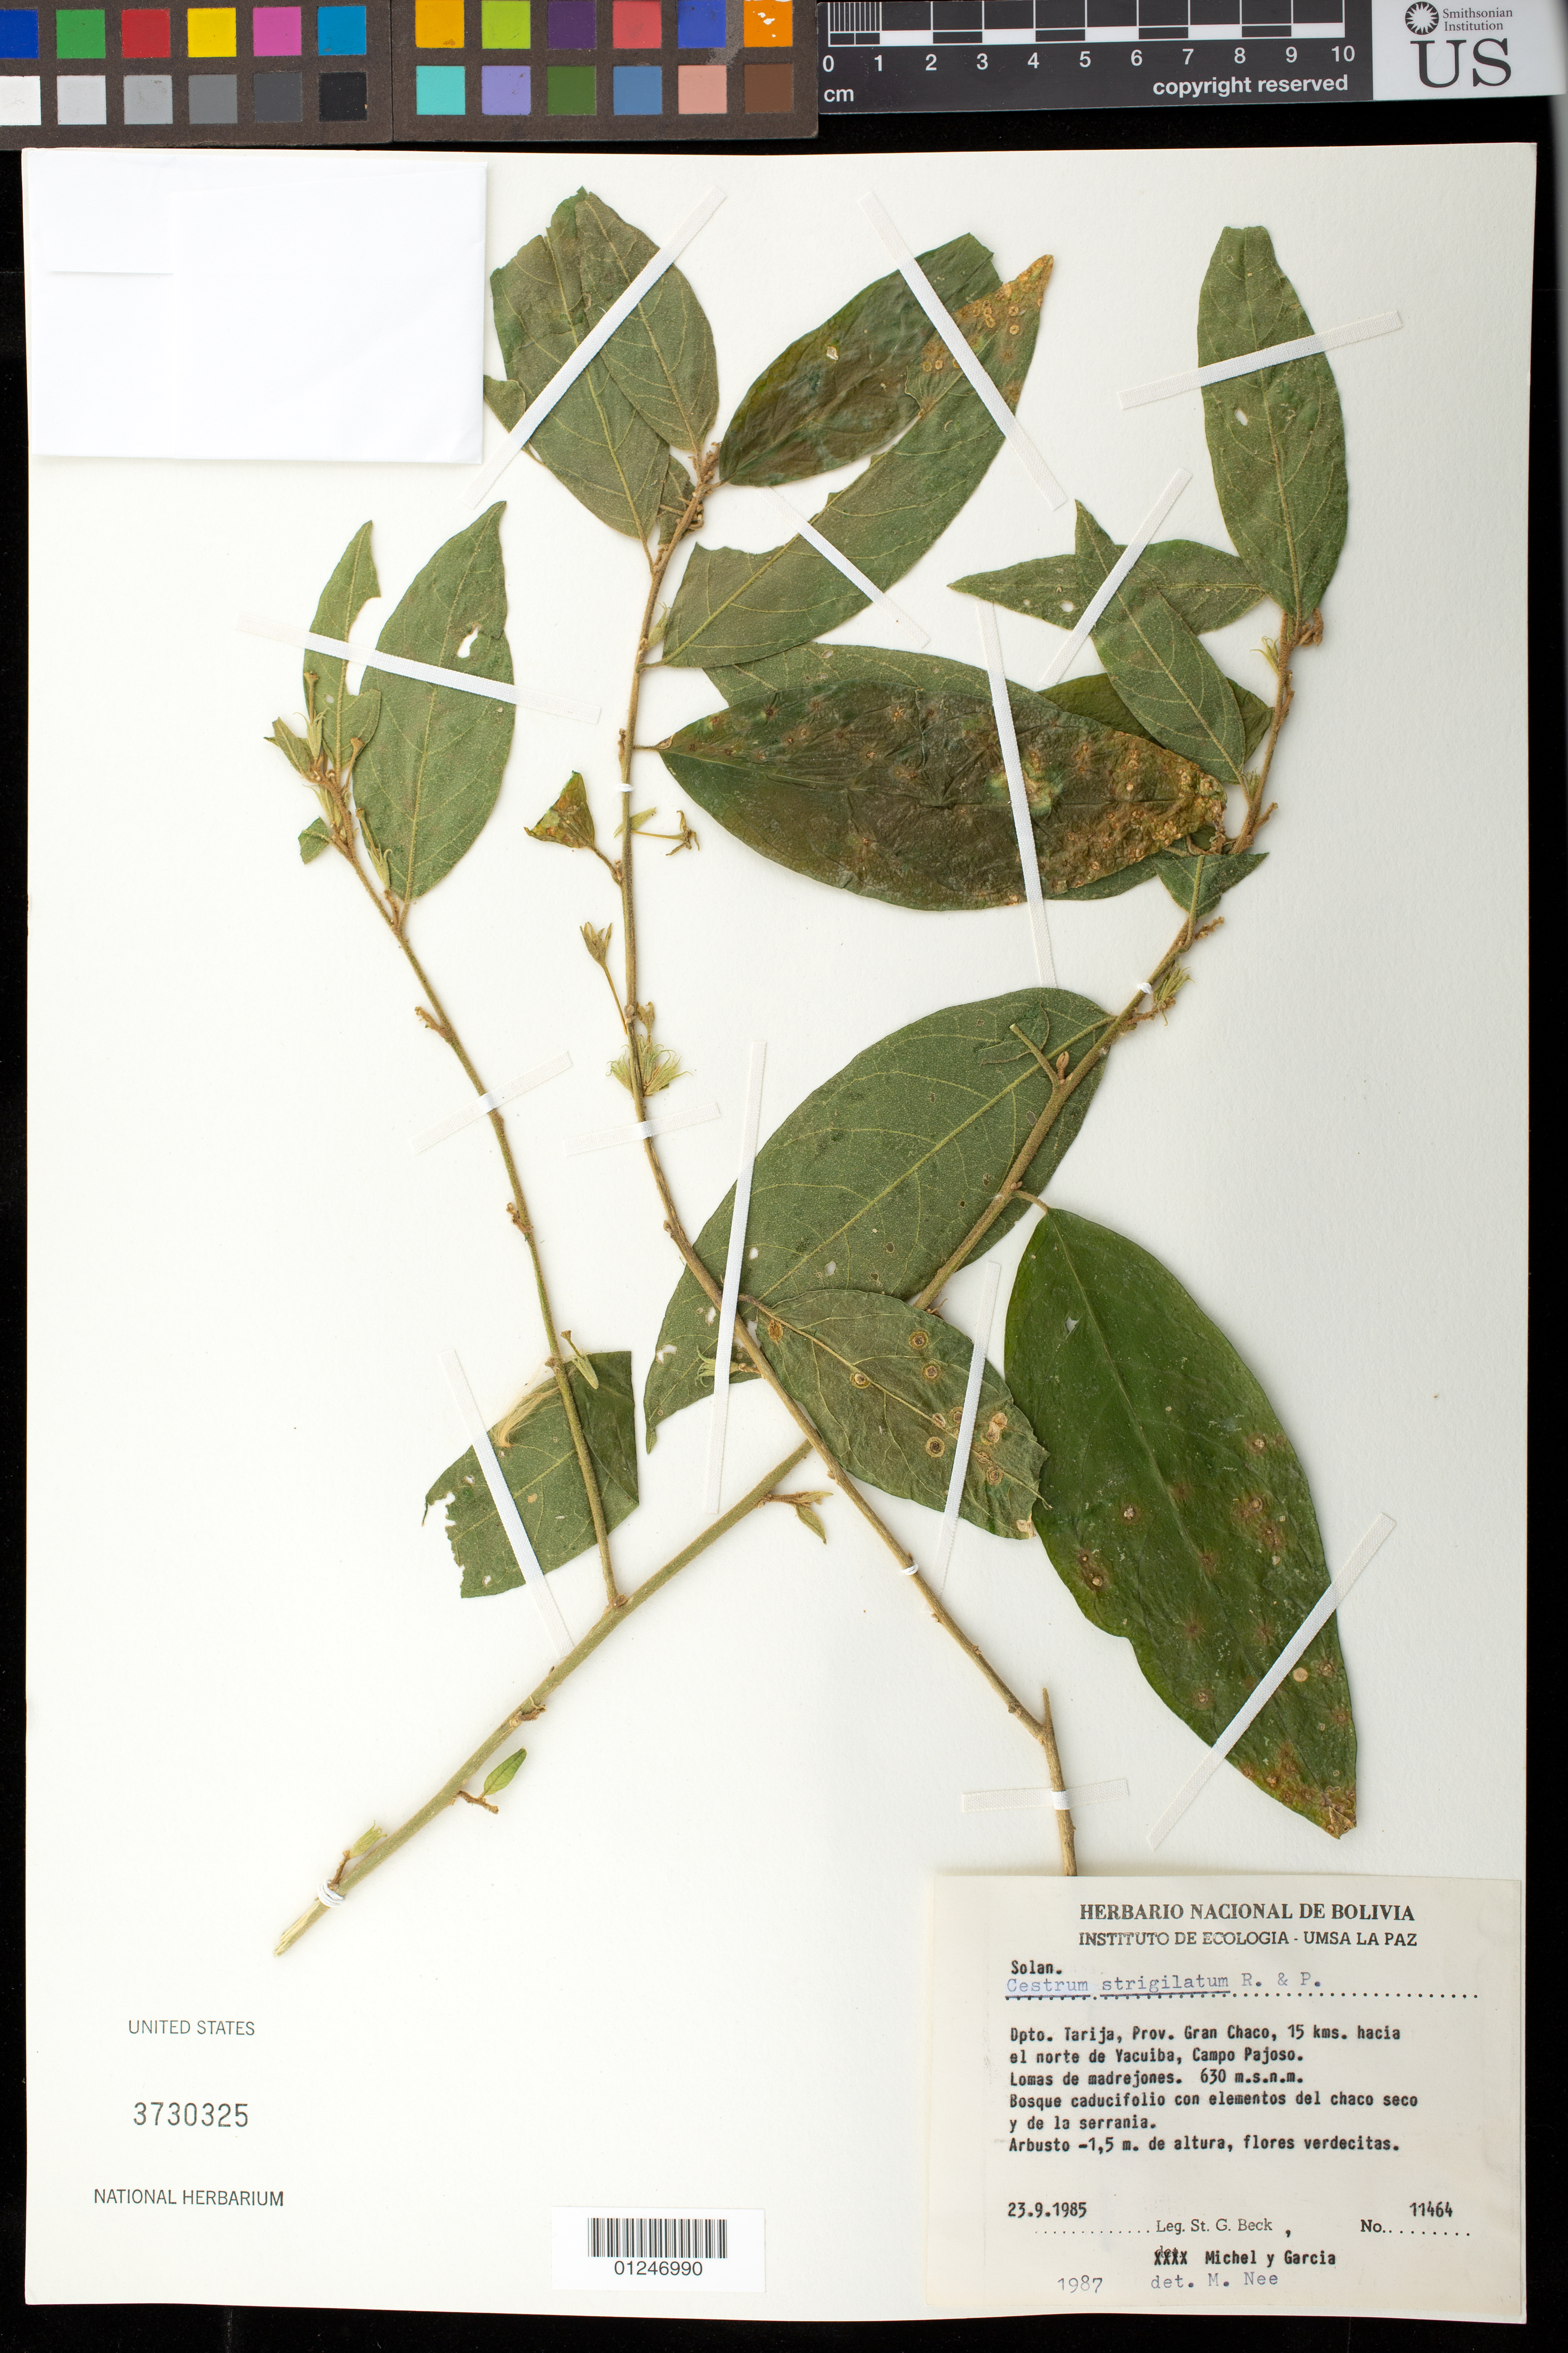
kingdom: Plantae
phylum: Tracheophyta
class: Magnoliopsida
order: Solanales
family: Solanaceae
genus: Cestrum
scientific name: Cestrum strigilatum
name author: Ruiz & Pav.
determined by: Nee, M.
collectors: S. G. Beck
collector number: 11464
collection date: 1985-09-23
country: Bolivia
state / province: Tarija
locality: Pro.v. Gran Chaco, 15 km. hacia el N de Yacuiba, Campo Pajoso.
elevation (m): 630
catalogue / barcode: US 3730325